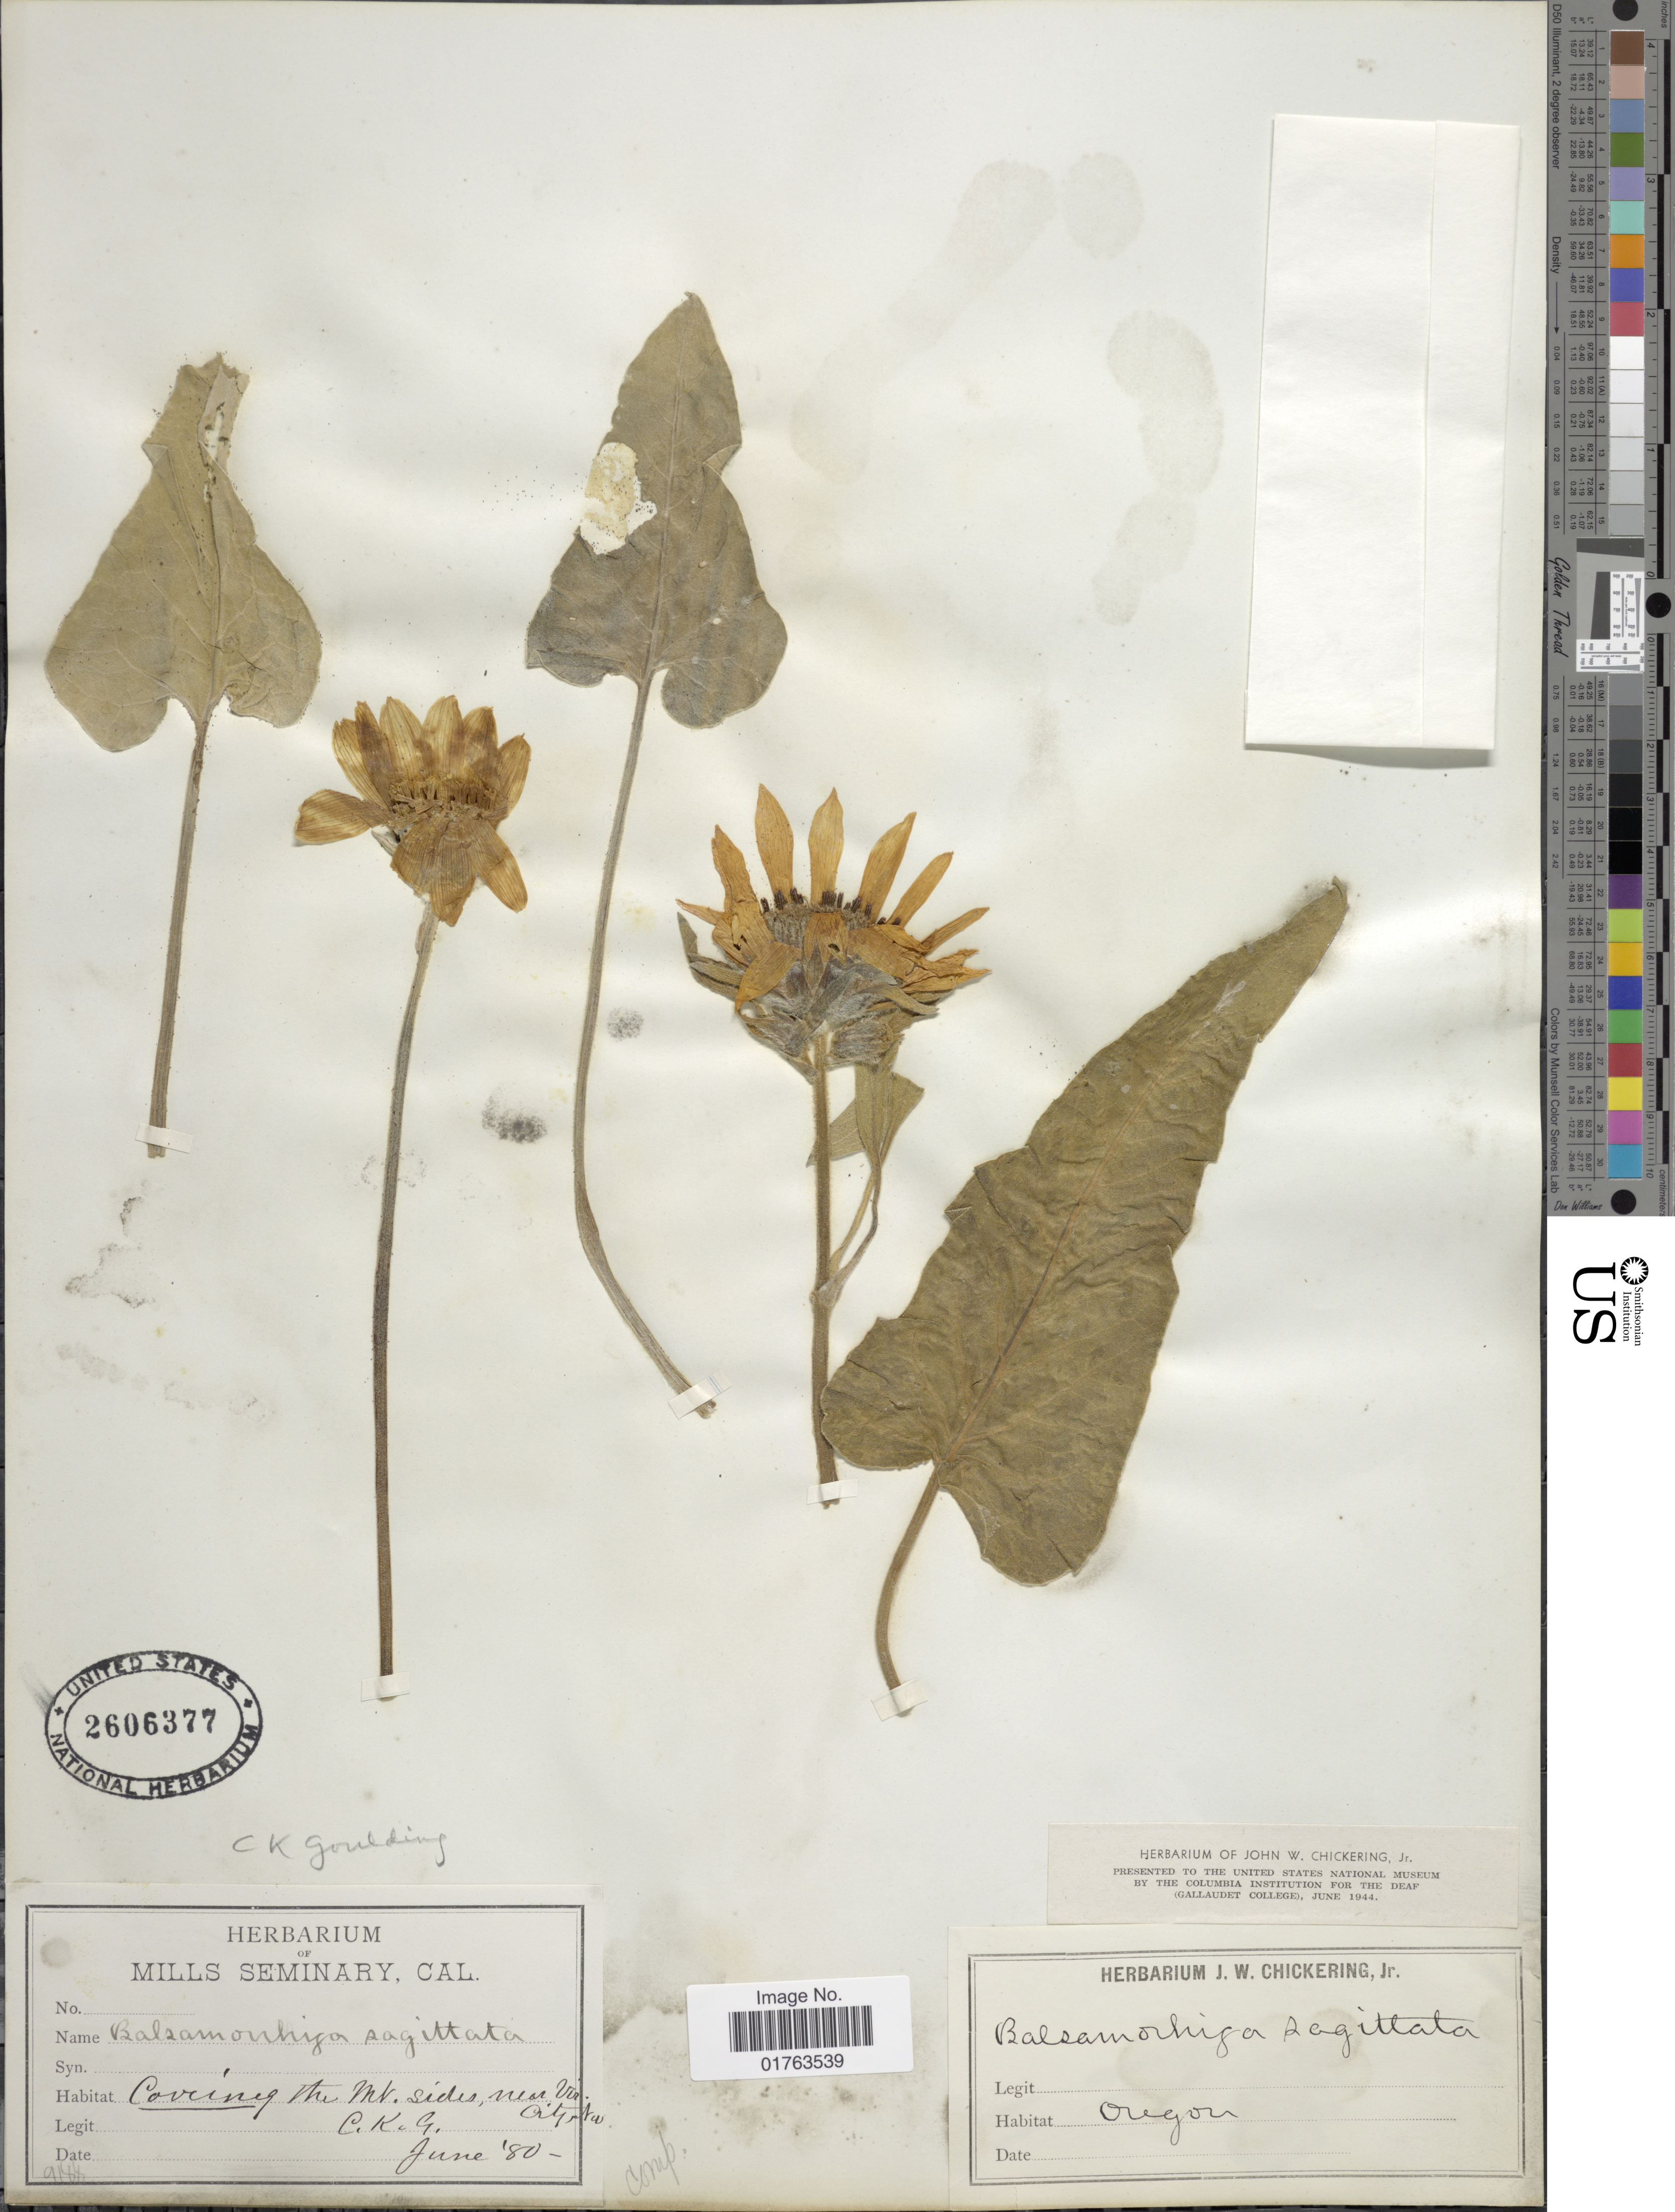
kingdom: Plantae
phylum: Tracheophyta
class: Magnoliopsida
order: Asterales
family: Asteraceae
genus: Balsamorhiza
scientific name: Balsamorhiza sagittata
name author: (Pursh) Nutt.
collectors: C. Goulding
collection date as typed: Transcribed d/m/y: /6/80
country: United States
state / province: Oregon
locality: Coveineg the Mt. Sides, near Vir. Atysto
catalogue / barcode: US 2606377